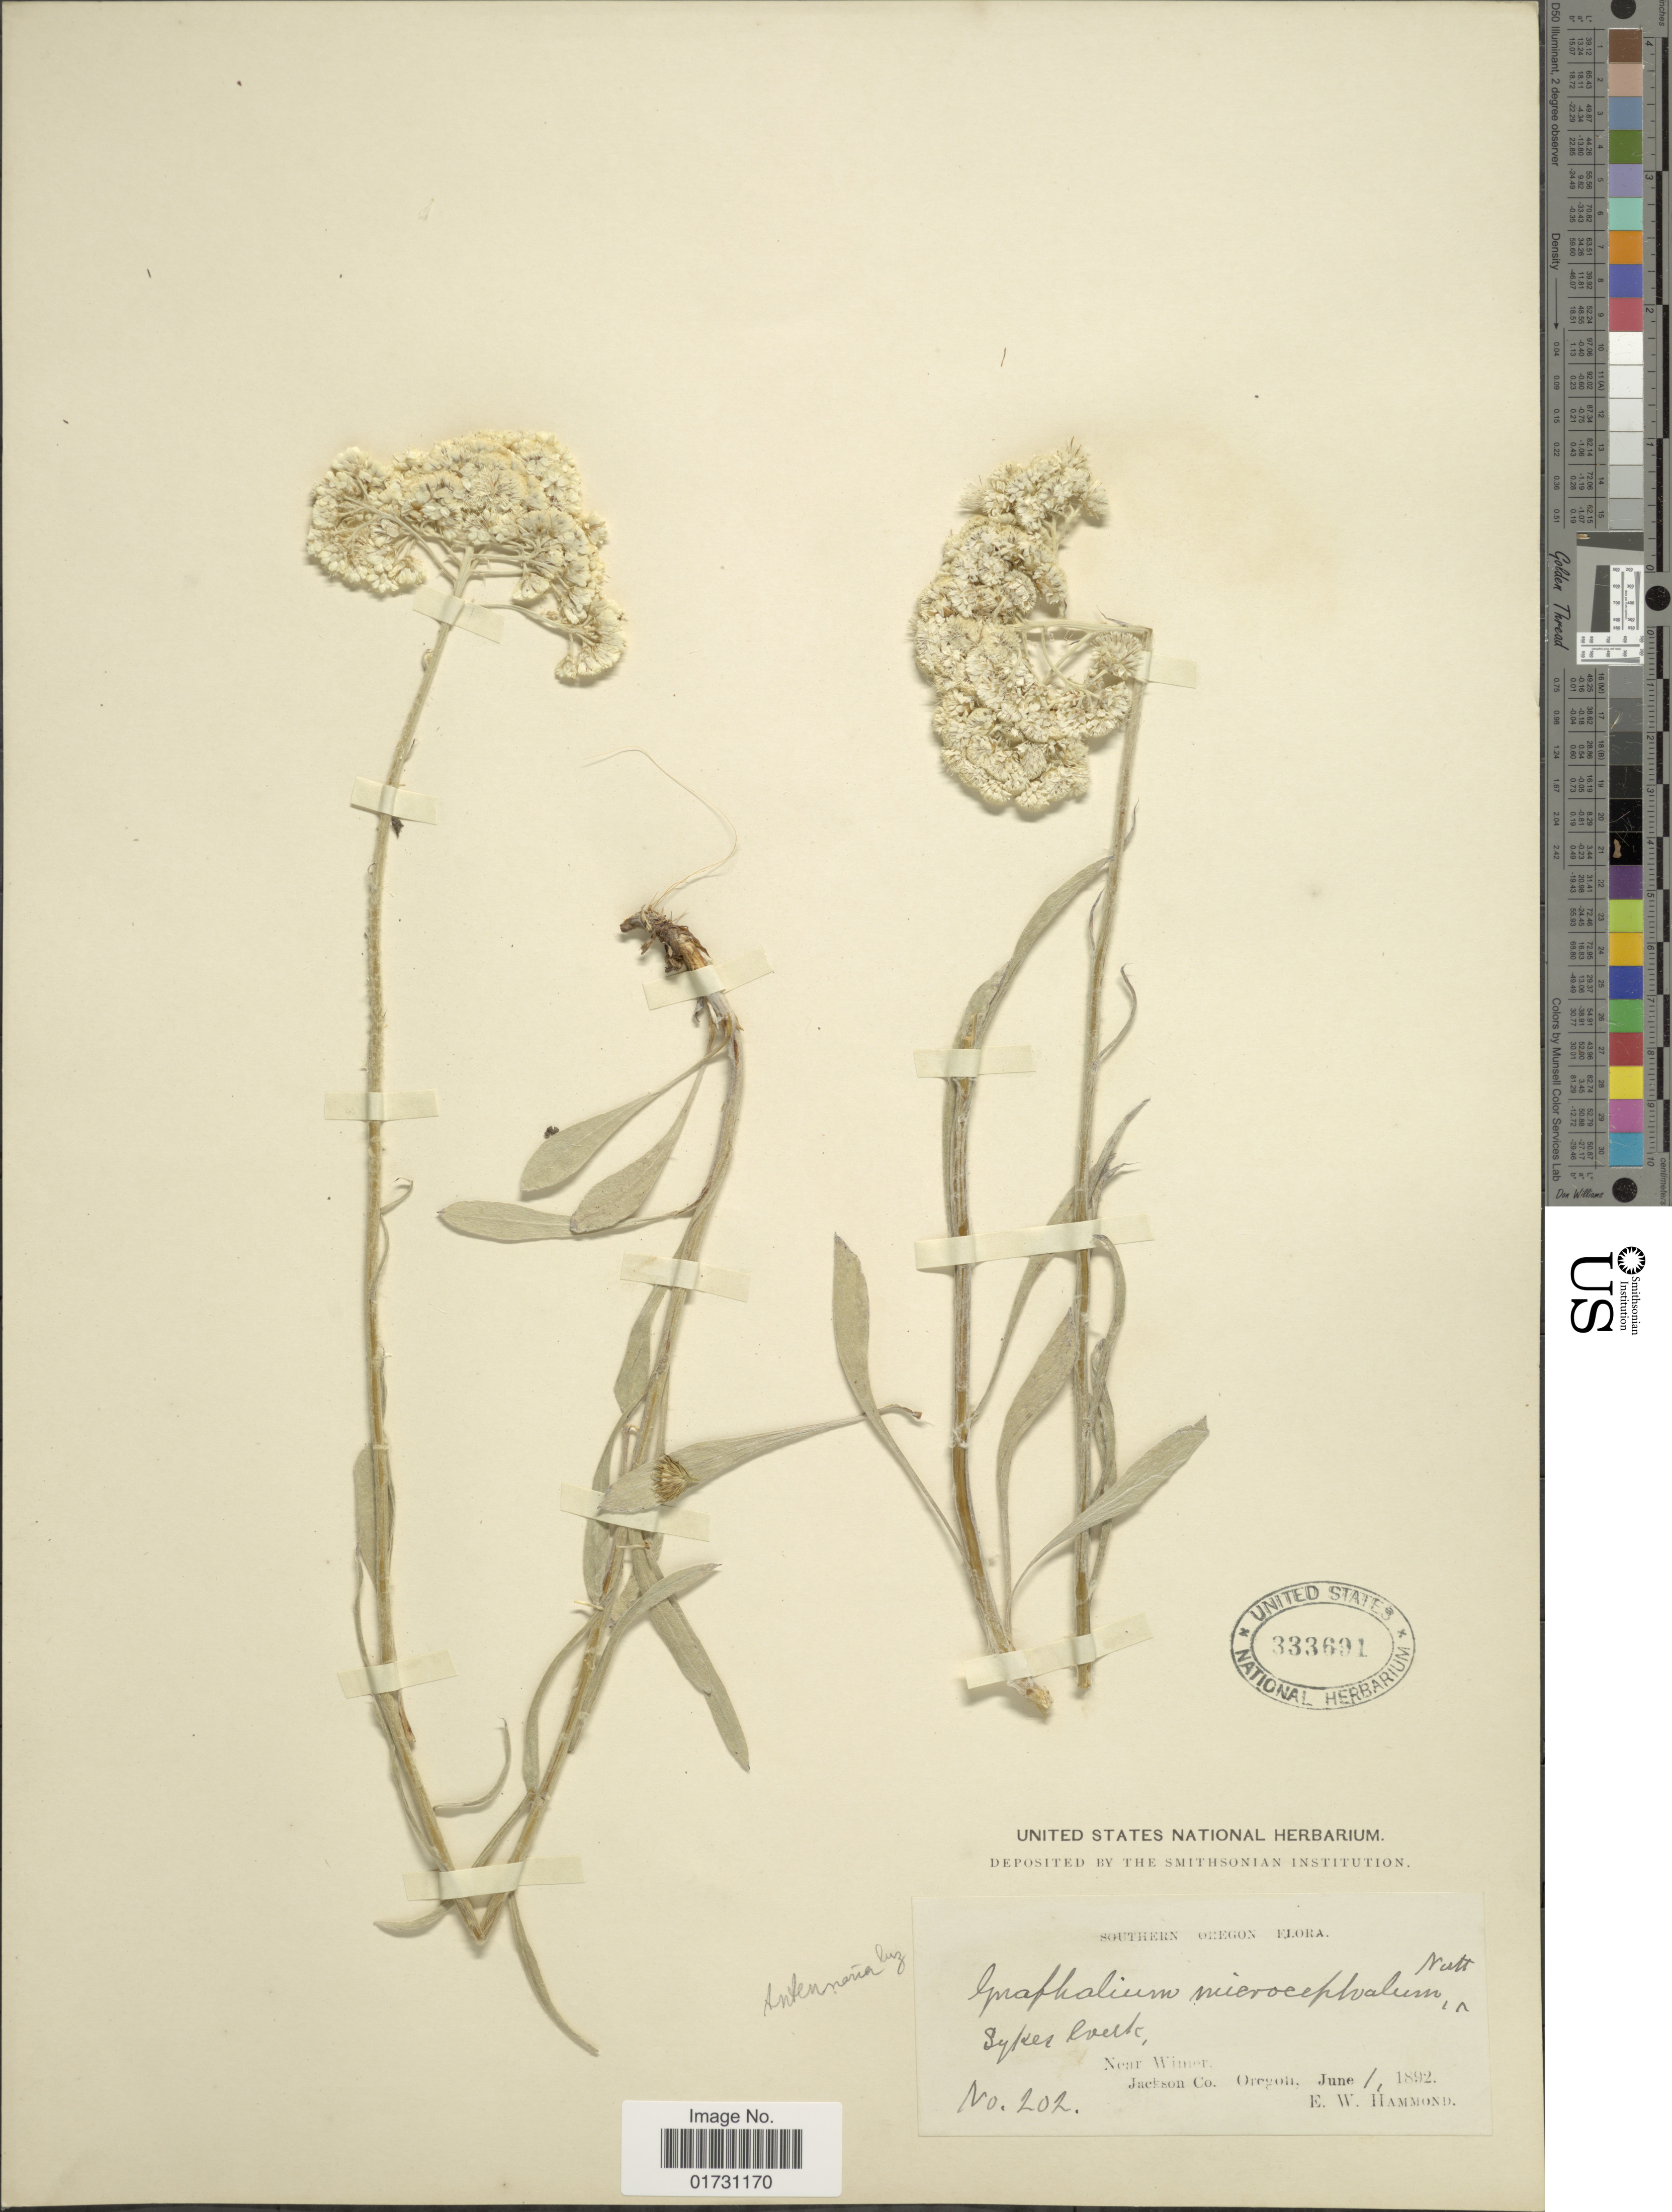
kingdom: Plantae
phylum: Tracheophyta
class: Magnoliopsida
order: Asterales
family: Asteraceae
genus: Antennaria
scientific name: Antennaria luzuloides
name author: Torr. & A. Gray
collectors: E. Hammond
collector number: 202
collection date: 1892-06-01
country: United States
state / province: Oregon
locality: Southern Oregon, Near Wimer, Jackosn Co.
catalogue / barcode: US 333691